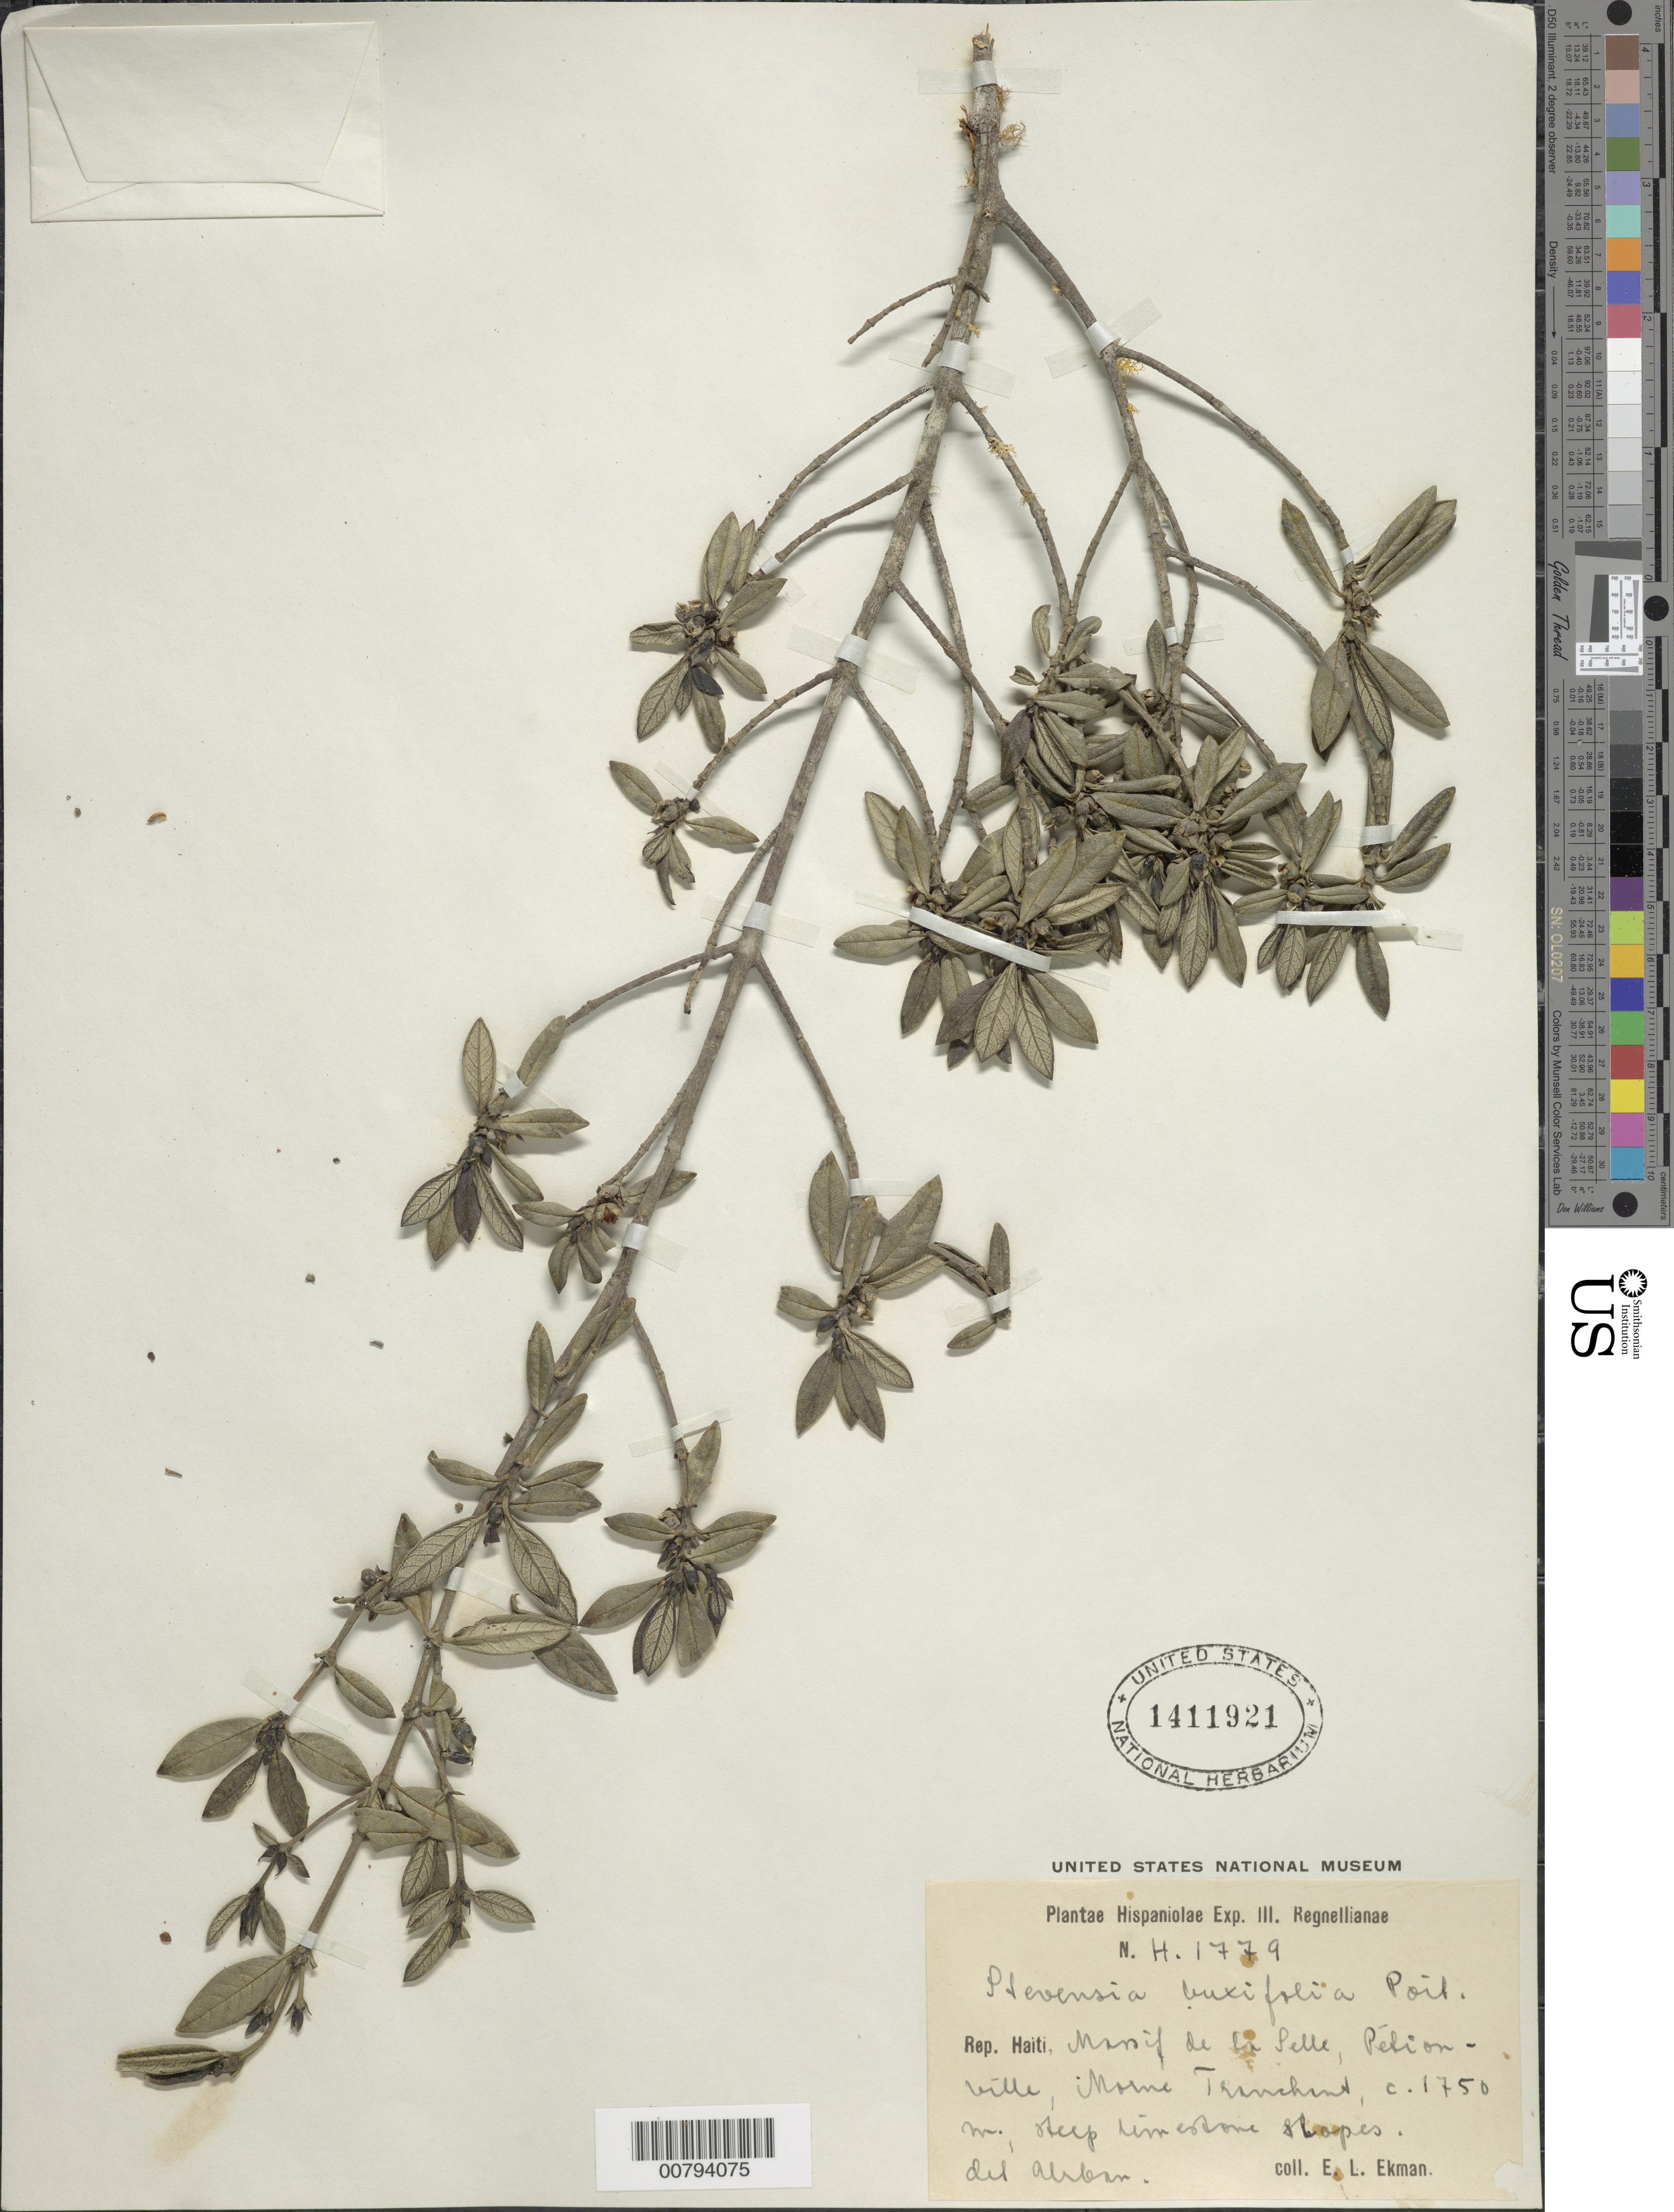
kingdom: Plantae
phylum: Tracheophyta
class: Magnoliopsida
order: Gentianales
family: Rubiaceae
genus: Stevensia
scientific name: Stevensia buxifolia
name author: Poit.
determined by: Urban, Ignatz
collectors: E. L. Ekman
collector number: H 1779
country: Haiti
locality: Massif de la Selle, Pélion-ville, Morne Tranchant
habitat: Limestone slopes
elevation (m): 1750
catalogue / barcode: US 1411921